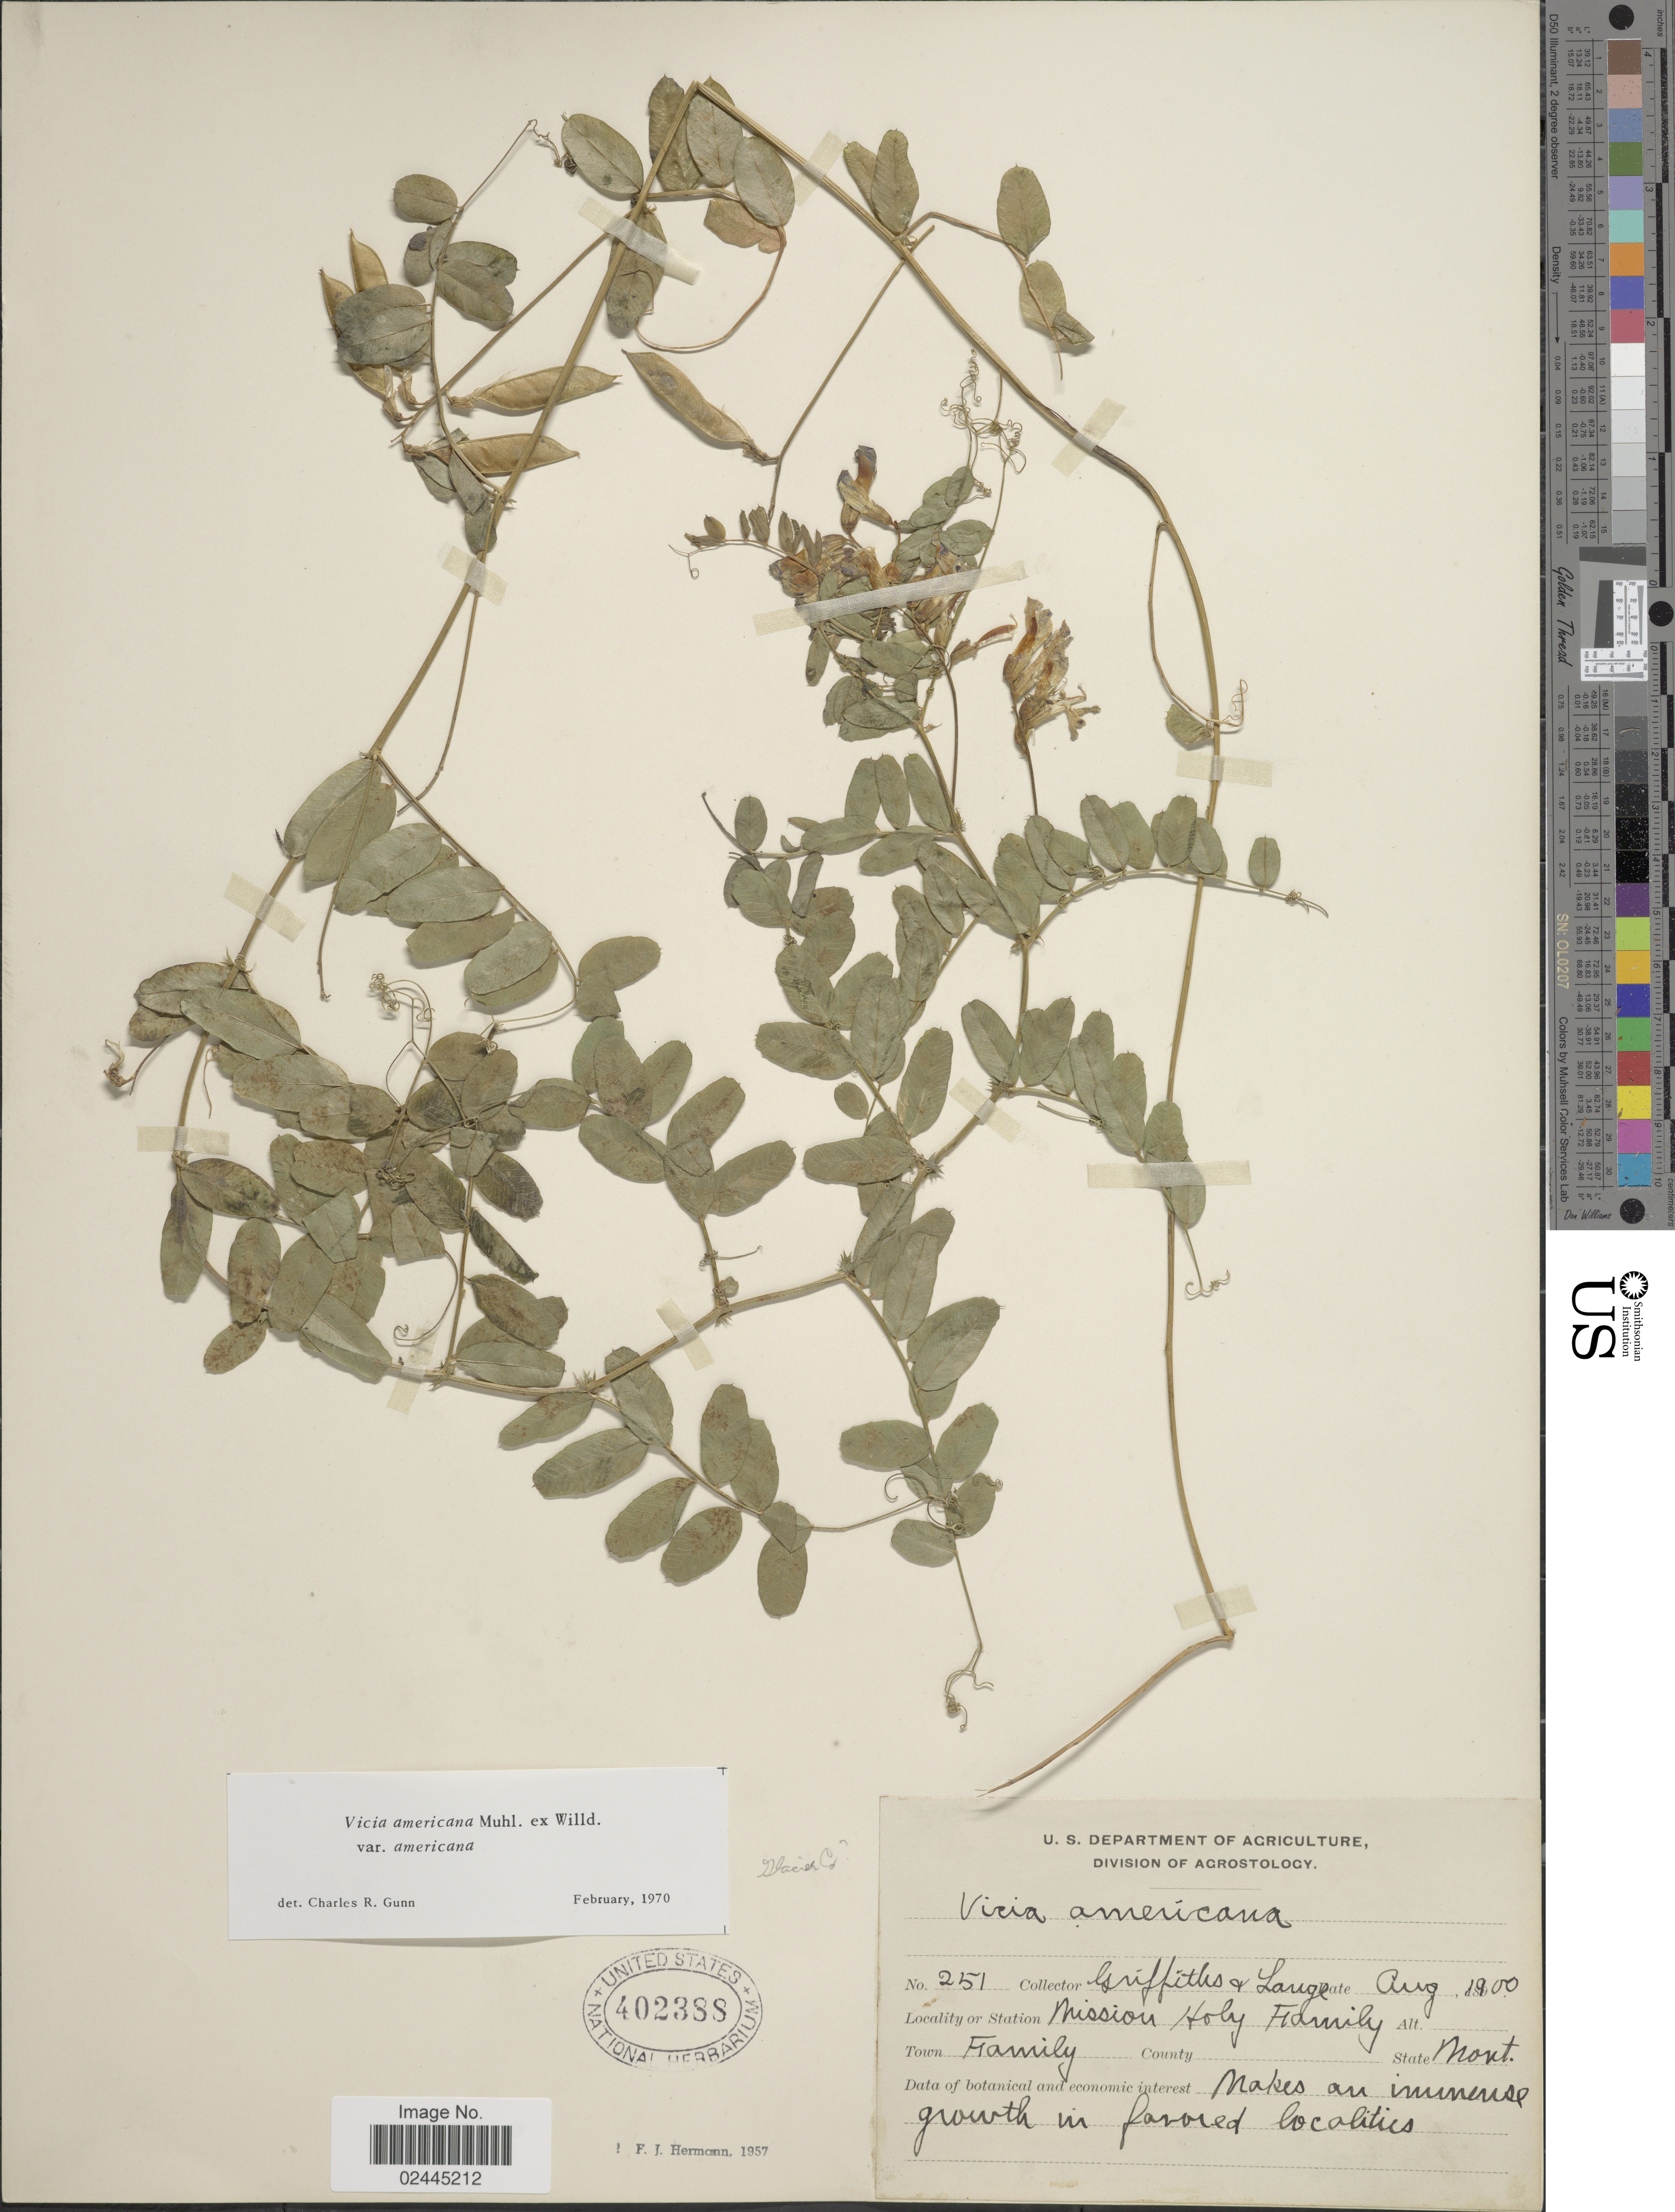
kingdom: Plantae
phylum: Tracheophyta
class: Magnoliopsida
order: Fabales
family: Fabaceae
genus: Vicia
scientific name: Vicia americana var. americana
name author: Muhl. ex Willd.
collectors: -- Griffiths & -- Lange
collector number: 251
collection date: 1900-08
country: United States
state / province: Montana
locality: Mission Holy Family. Town Family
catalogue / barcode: US 402388